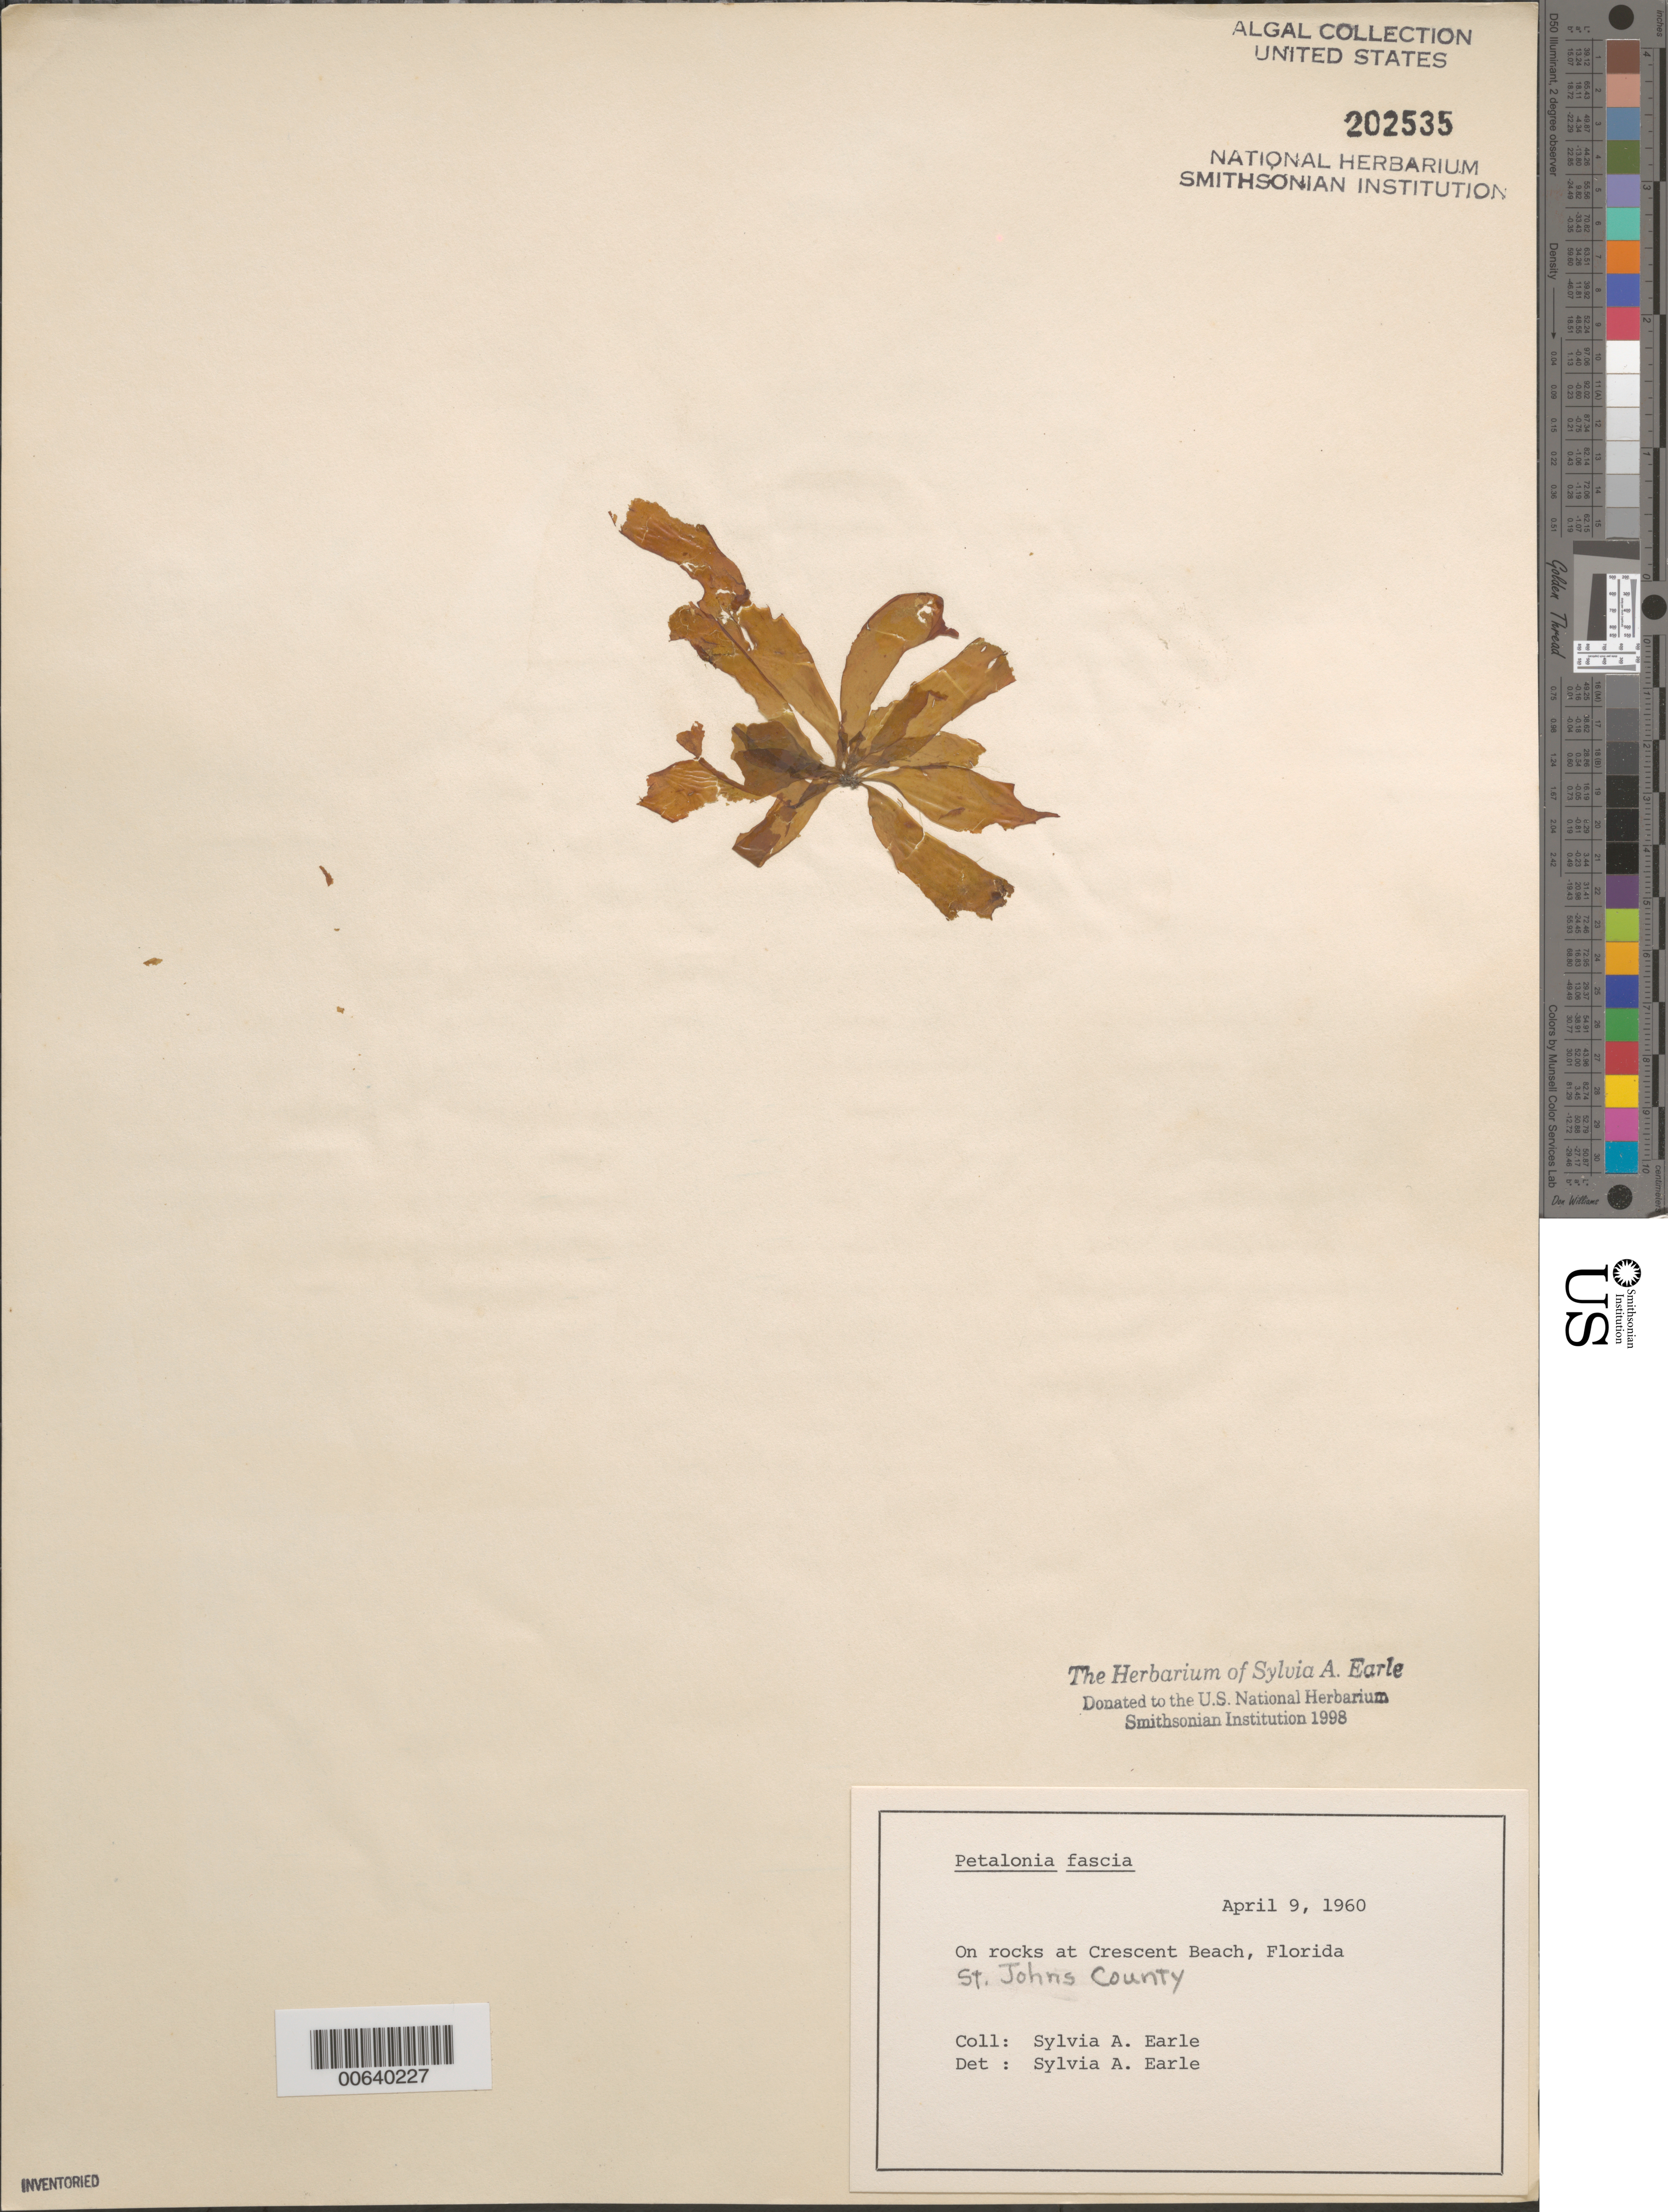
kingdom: Chromista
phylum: Ochrophyta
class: Phaeophyceae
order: Scytosiphonales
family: Scytosiphonaceae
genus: Petalonia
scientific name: Petalonia fascia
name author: (O.F. Müller) Kuntze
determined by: Earle, S. A.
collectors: S. A. Earle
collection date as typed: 09 Apr 1960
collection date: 1960-04-09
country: United States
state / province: Florida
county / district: Saint Johns County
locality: Crescent Beach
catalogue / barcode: US 202535